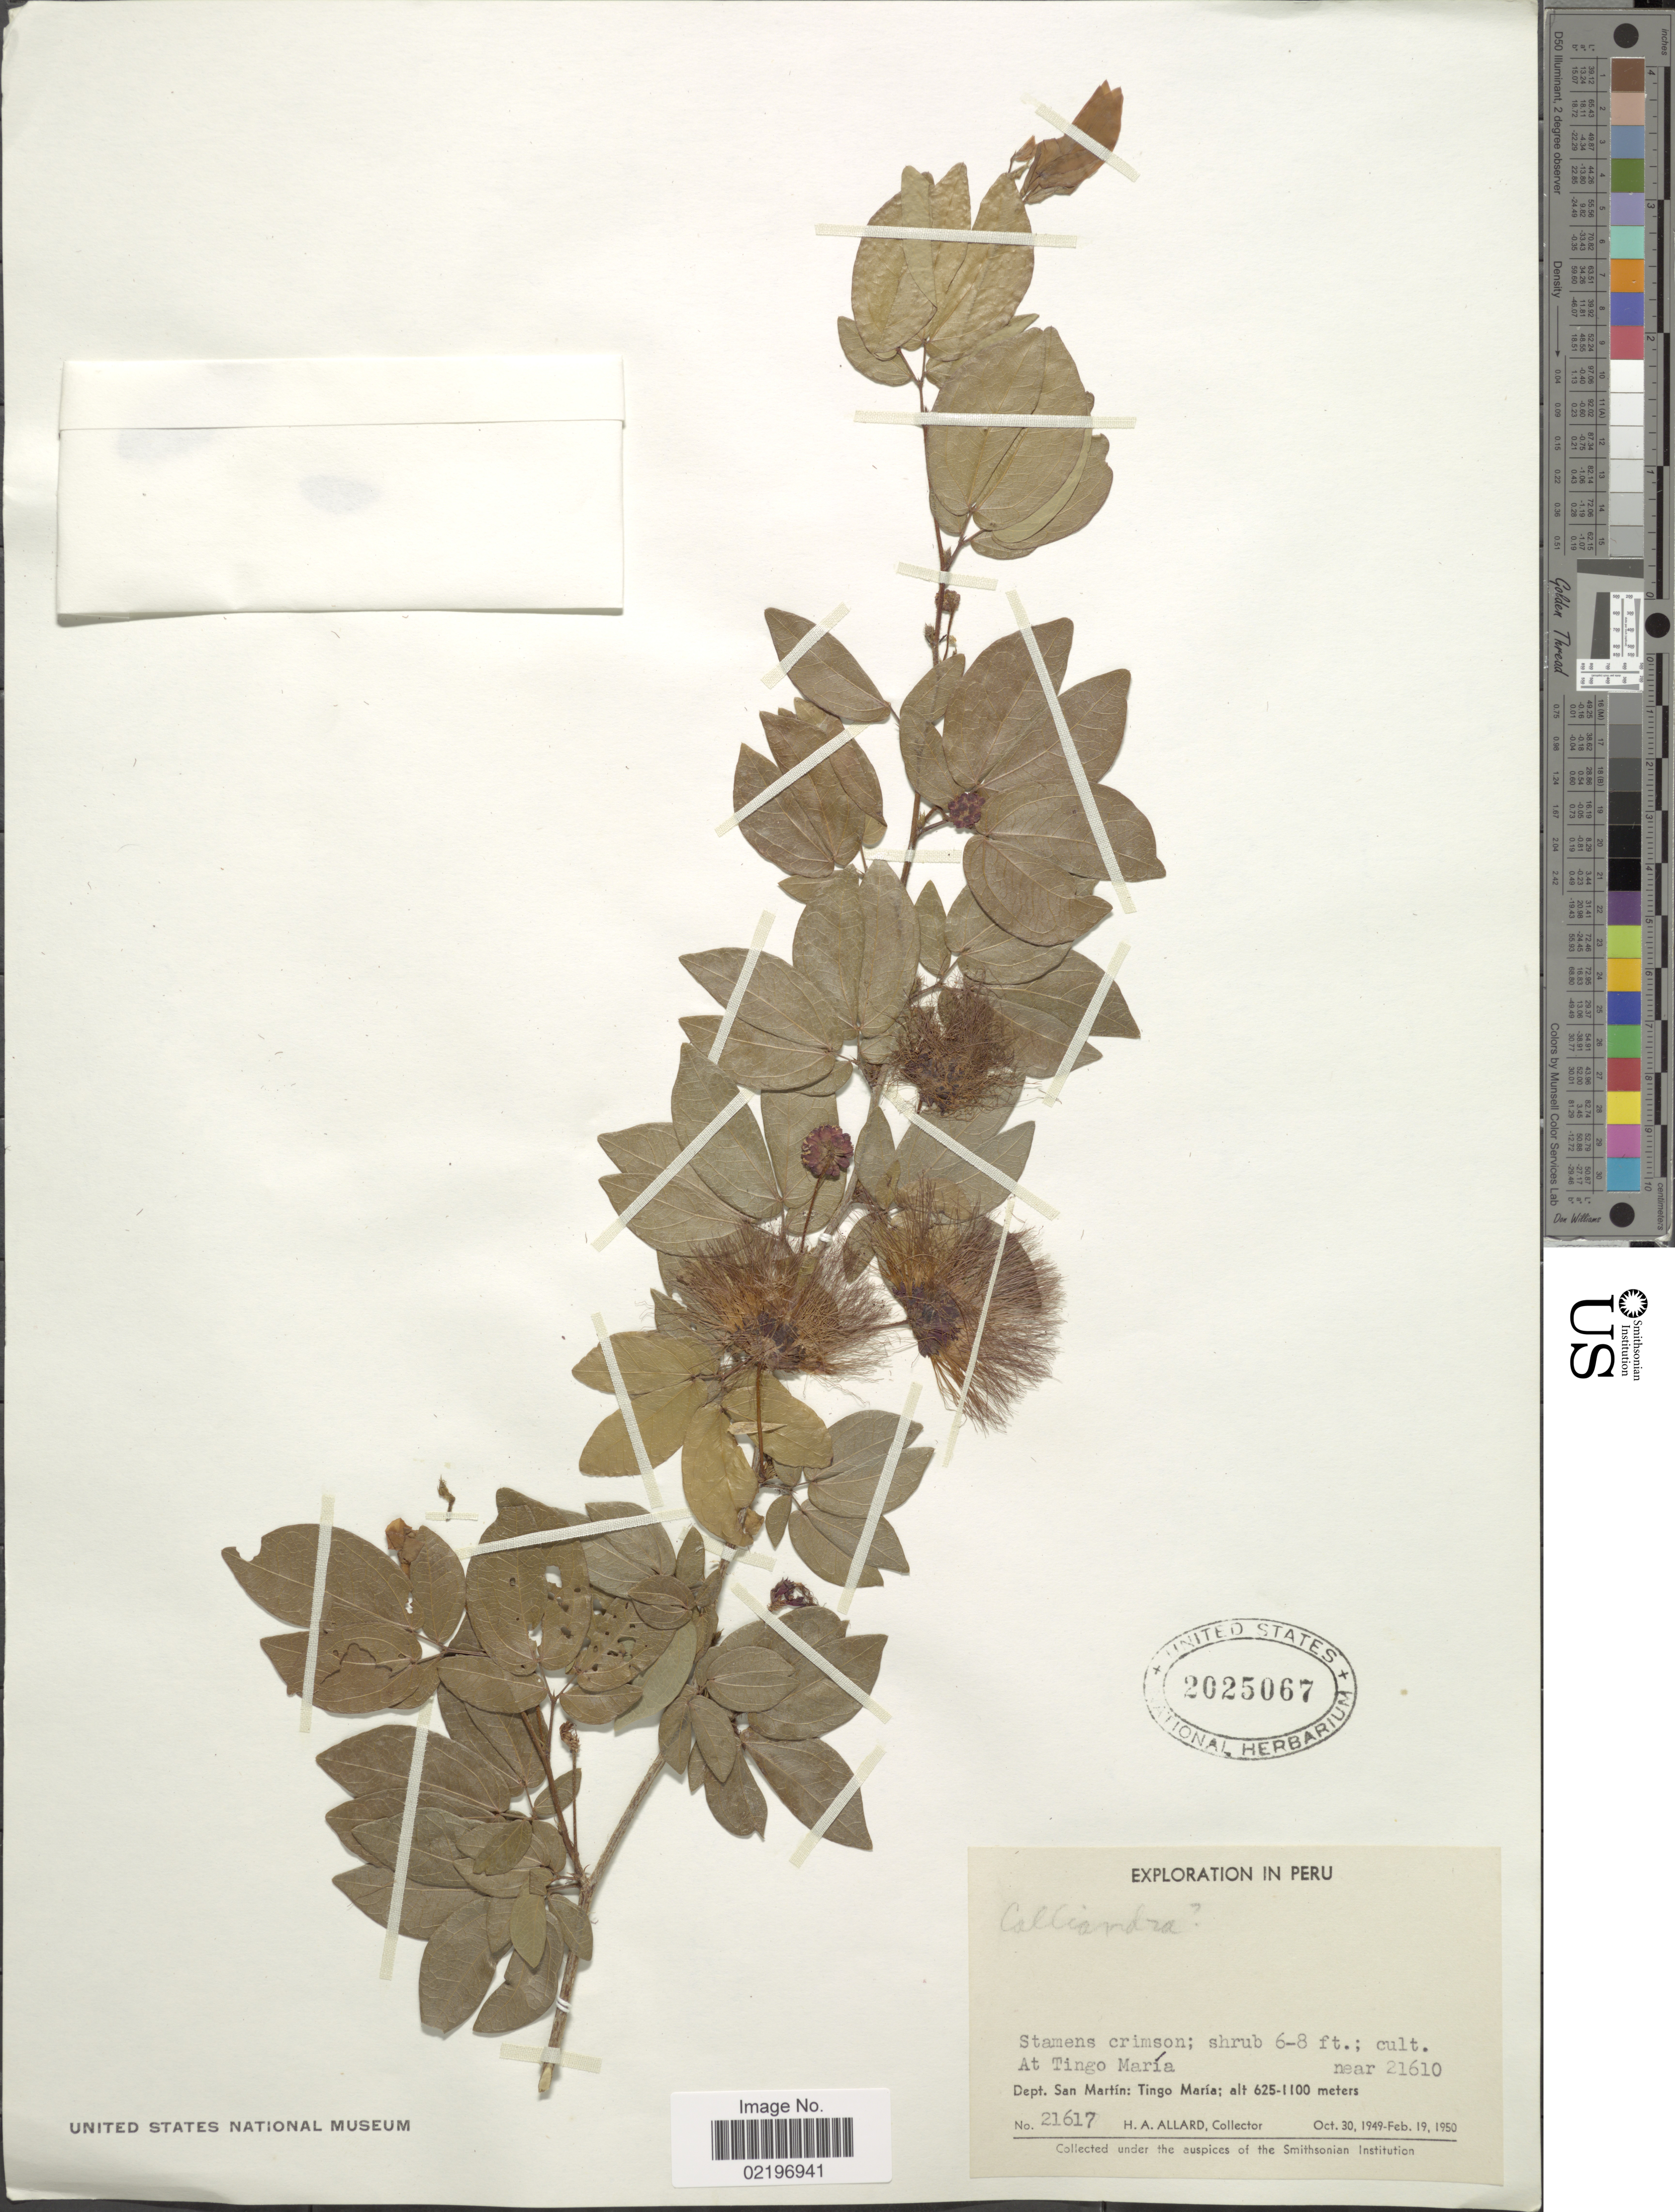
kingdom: Plantae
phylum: Tracheophyta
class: Magnoliopsida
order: Fabales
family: Fabaceae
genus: Calliandra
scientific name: Calliandra sp.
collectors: H. A. Allard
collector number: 21617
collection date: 1949-10-30/1950-02-19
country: Peru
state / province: San Martín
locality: At Tingo Maria. near 21610. Dept. San Martin: Tingo Maria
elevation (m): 625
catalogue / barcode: US 2025067